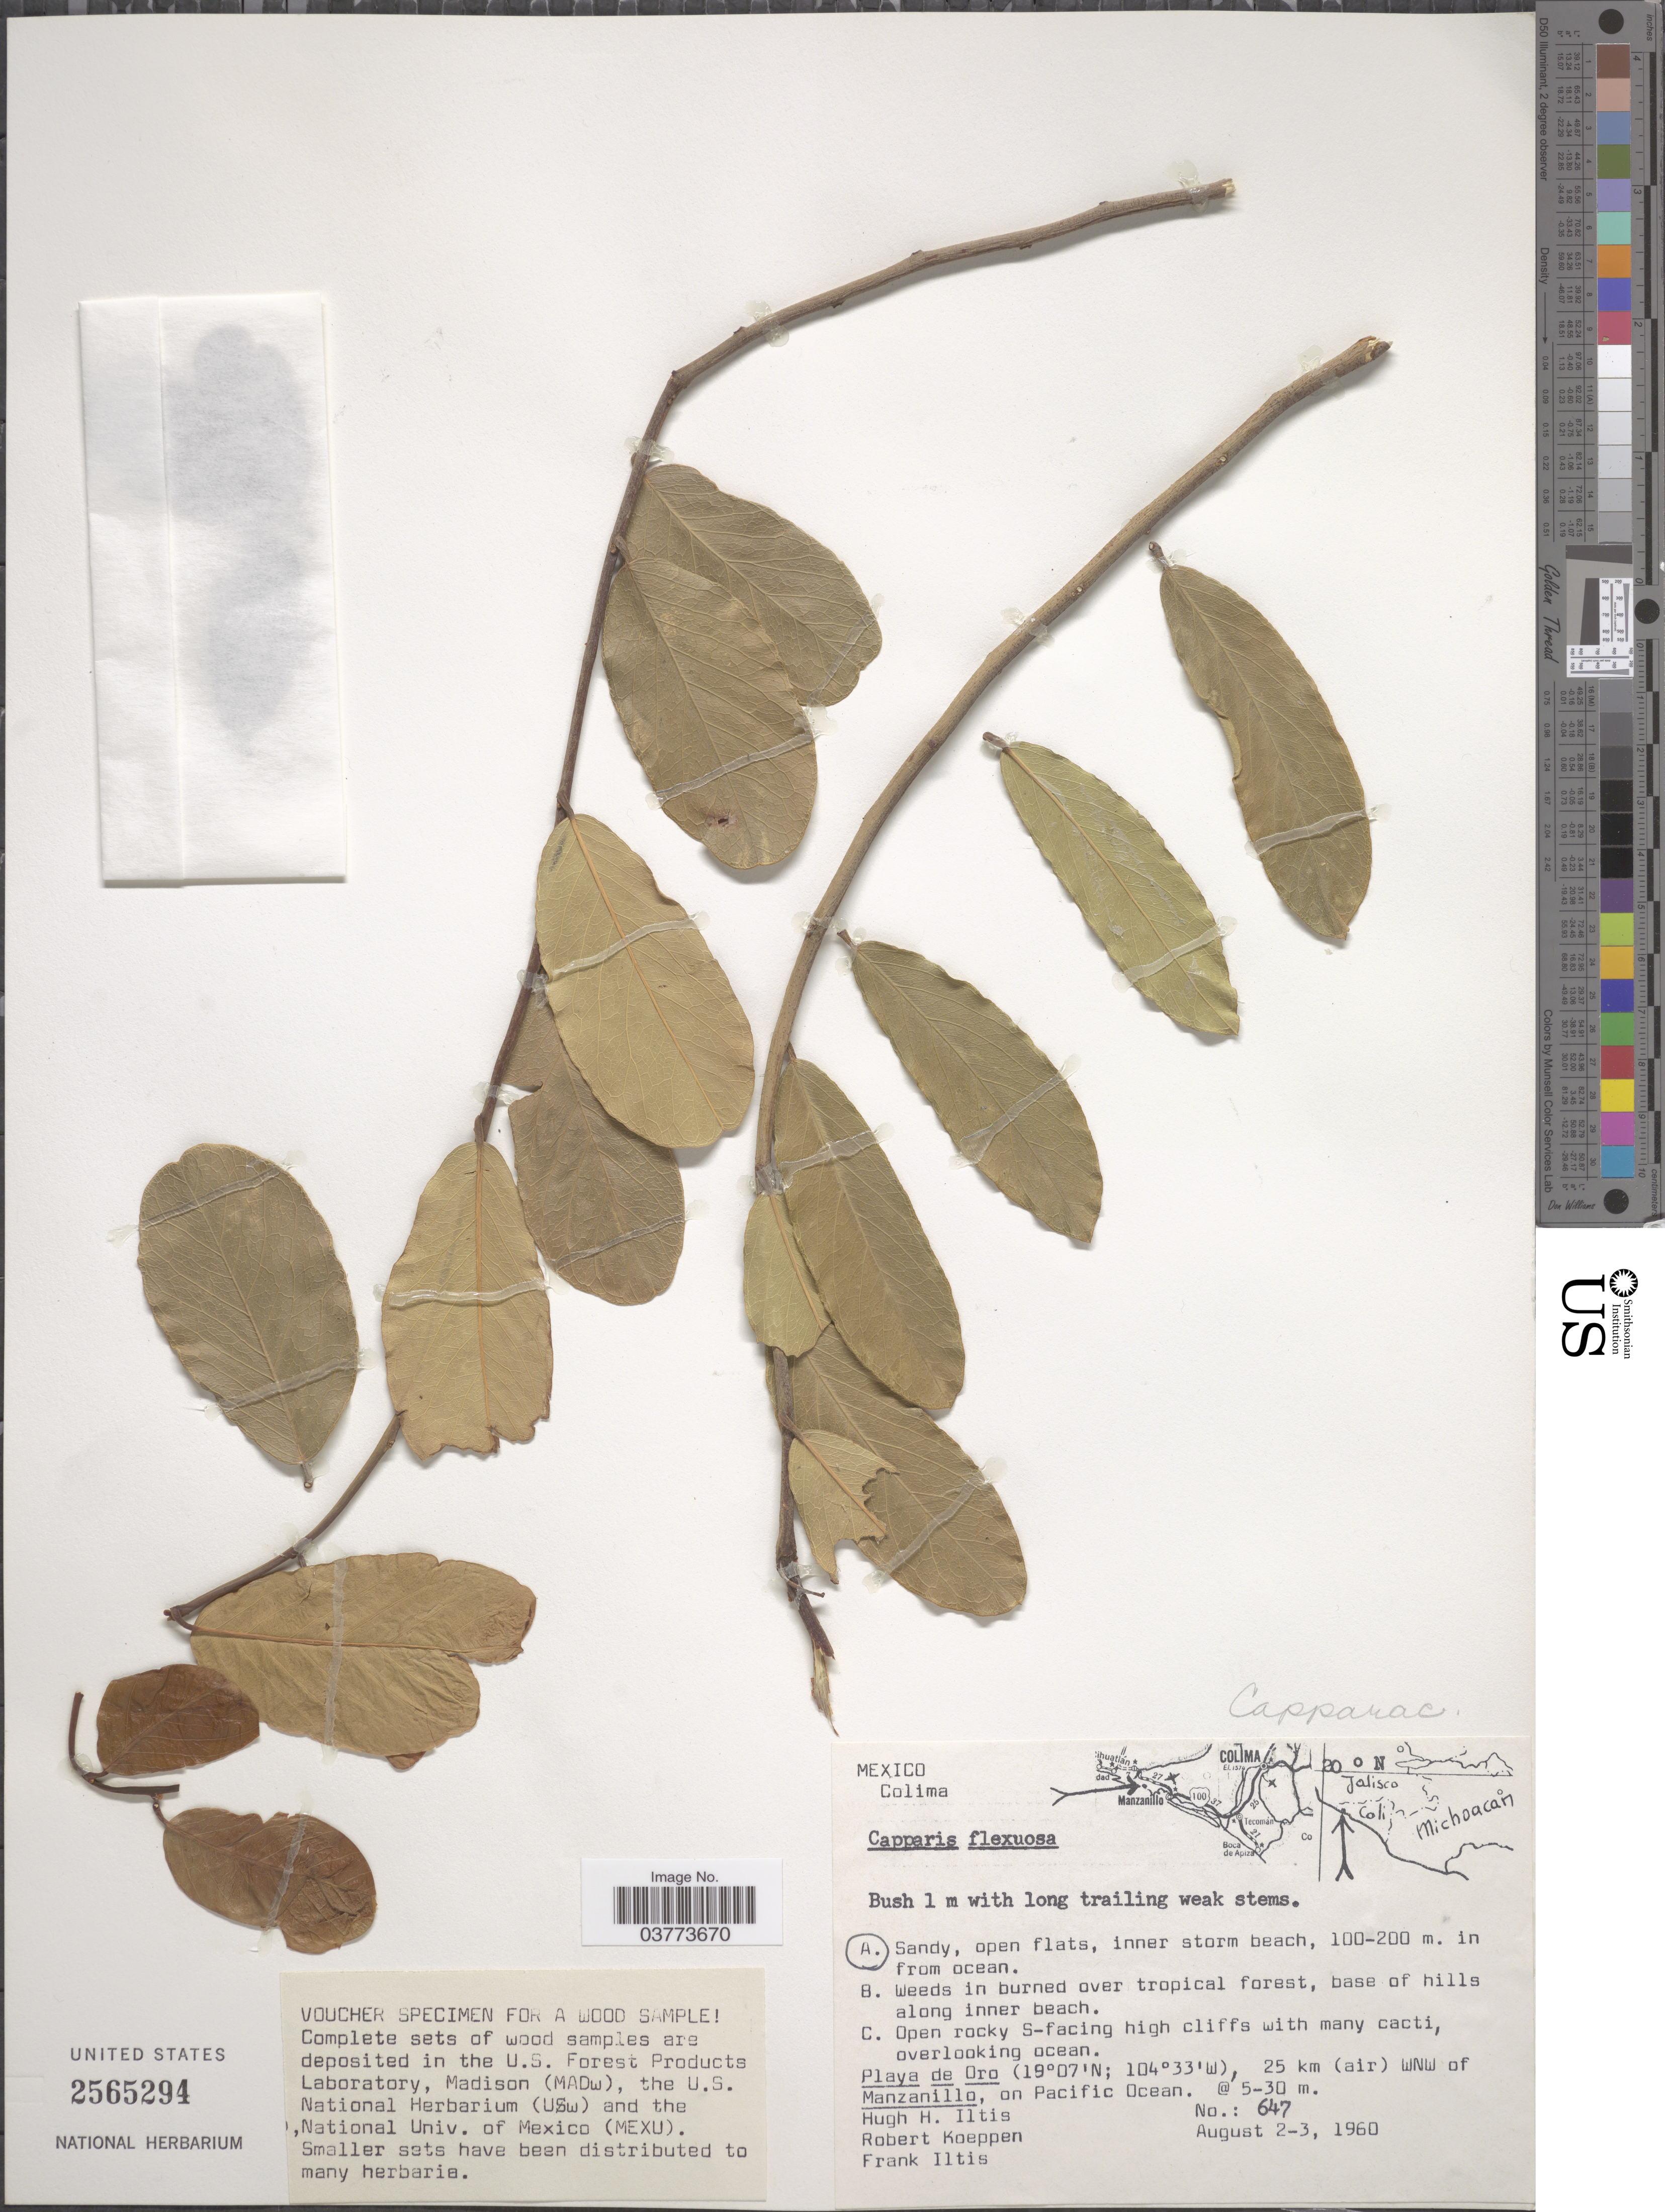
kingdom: Plantae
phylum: Tracheophyta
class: Magnoliopsida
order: Brassicales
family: Capparaceae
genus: Cynophalla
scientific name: Cynophalla flexuosa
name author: (L.) J. Presl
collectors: H. Iltis, R. C. Koeppen & F. S. Iltis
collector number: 647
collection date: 1960-08-02/1960-08-03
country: Mexico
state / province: Colima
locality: Sandy, open flats, inner storm beach, 100-200 m. from ocean. Playa de Oro, 25 km (air) WNW of Manzanillo, on Pacific Ocean.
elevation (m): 5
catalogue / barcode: US 2565294